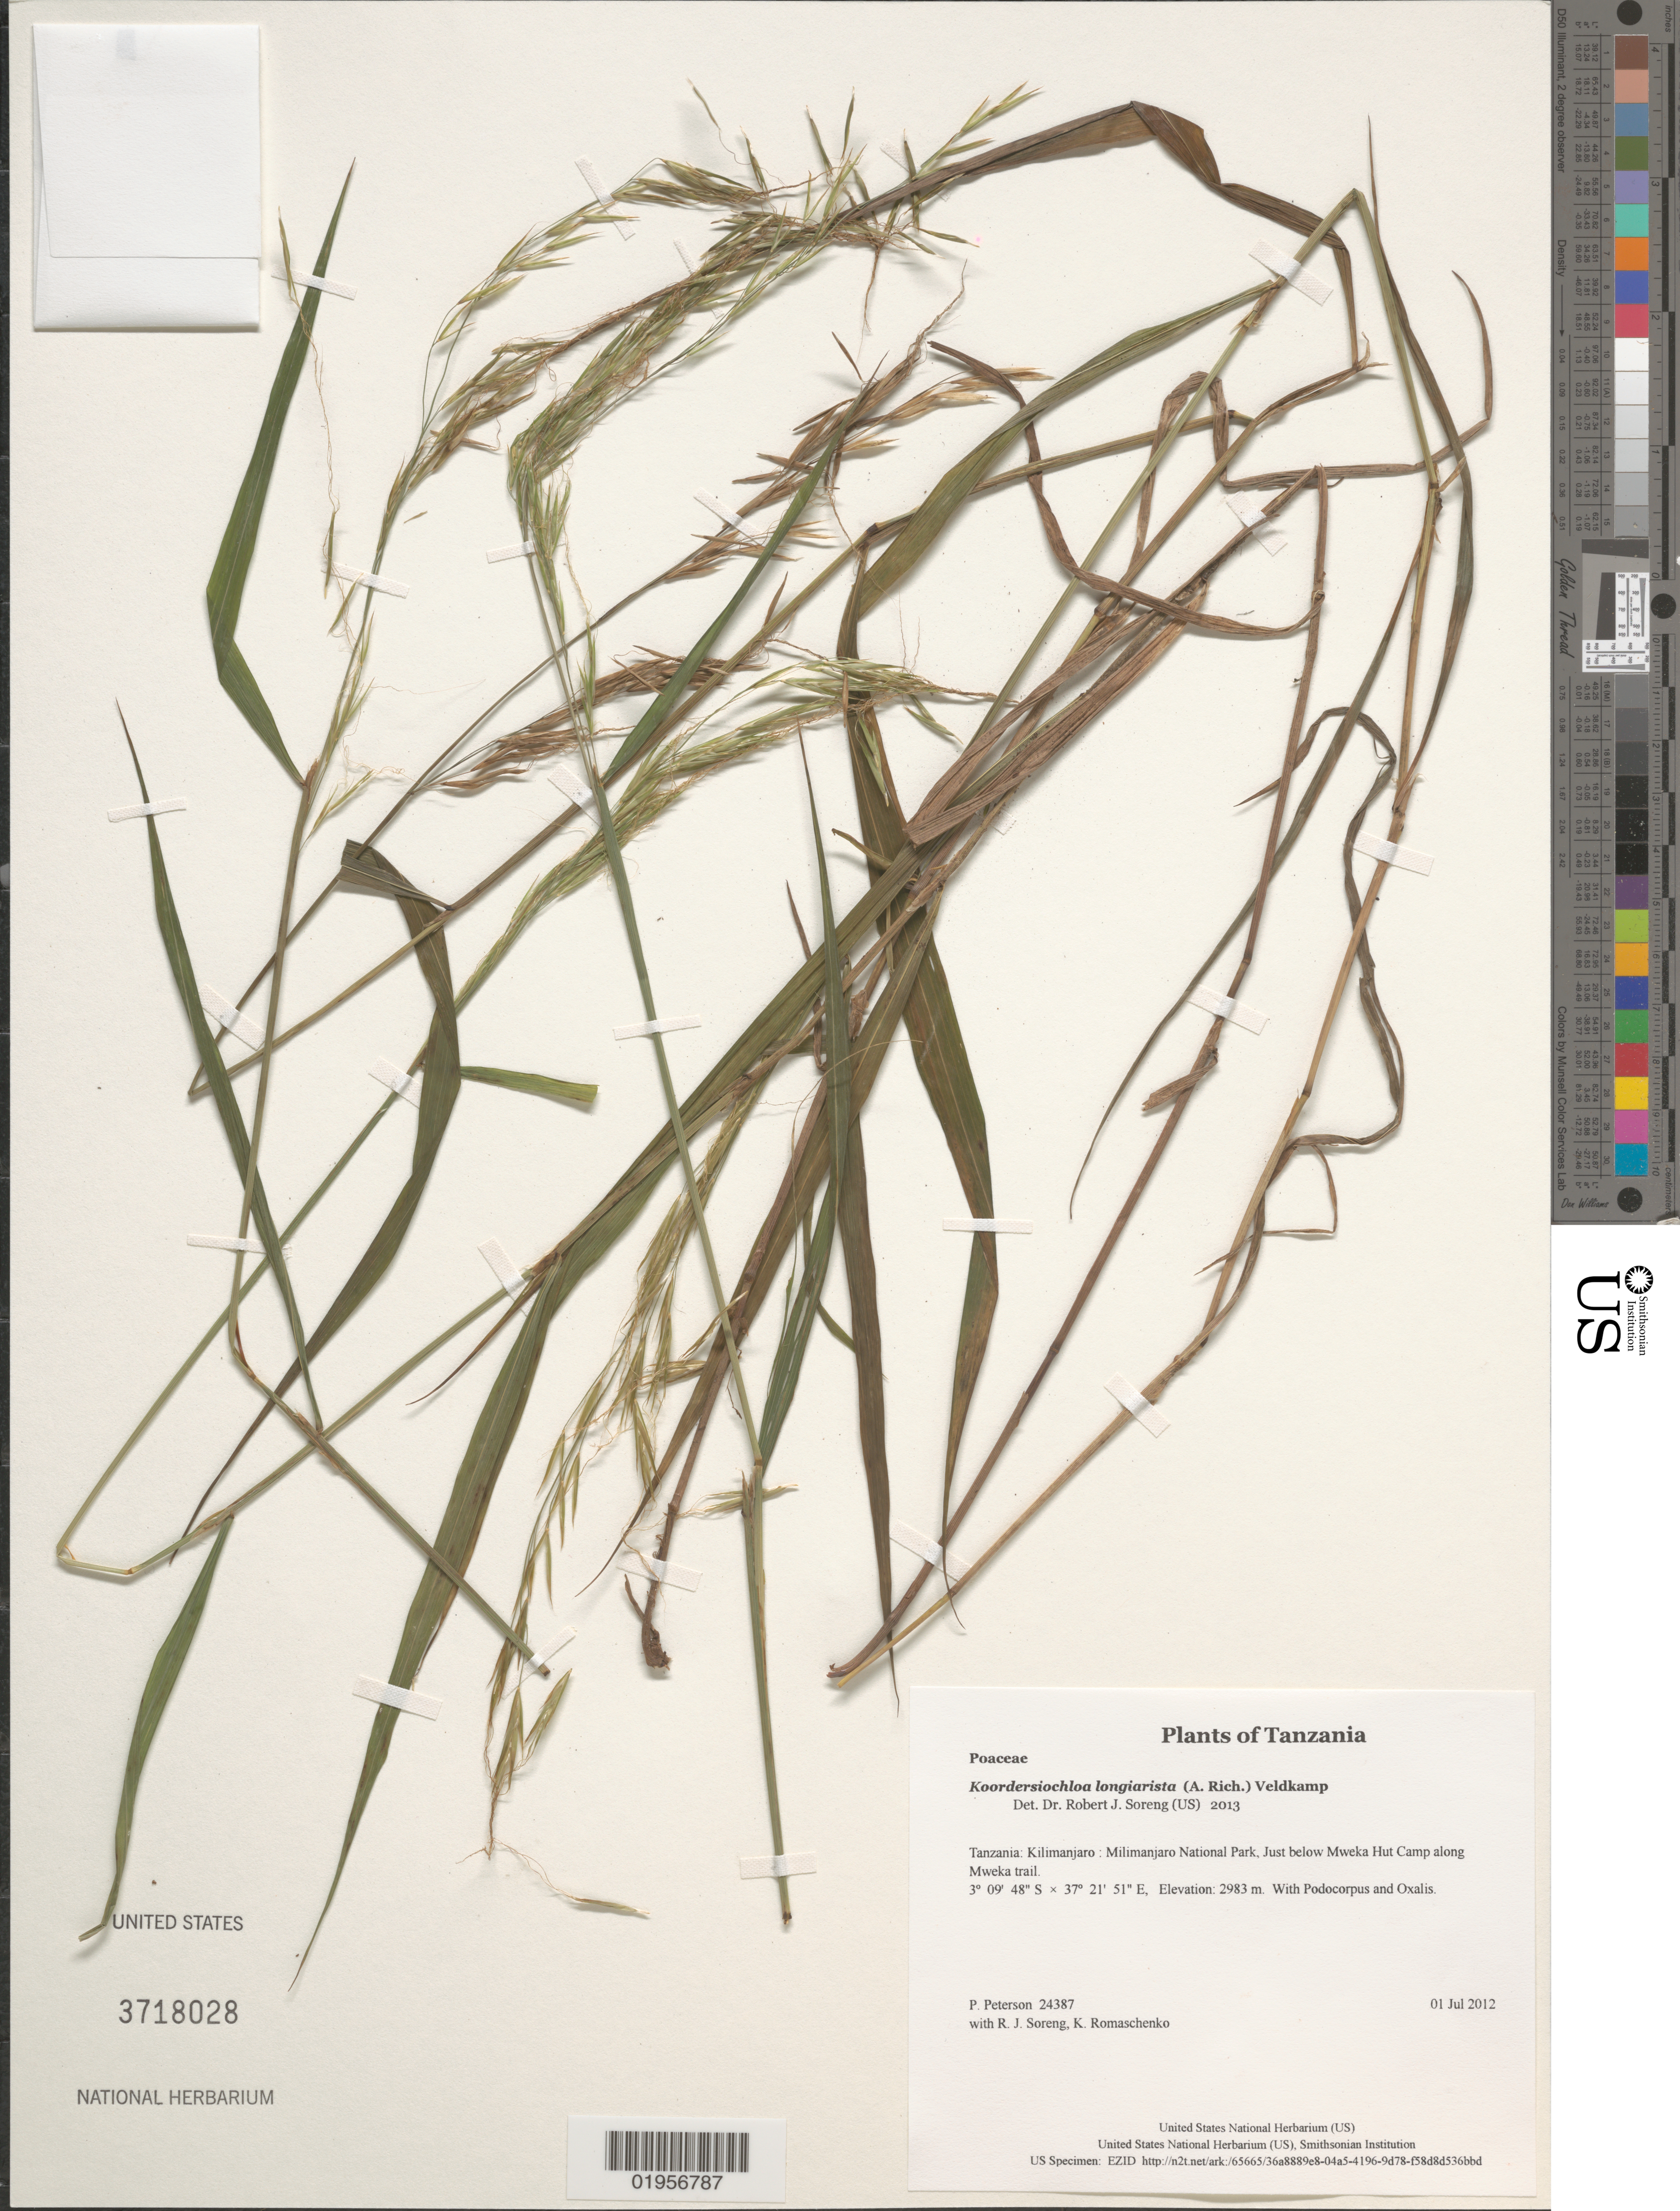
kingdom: Plantae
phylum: Tracheophyta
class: Liliopsida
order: Poales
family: Poaceae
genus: Koordersiochloa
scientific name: Koordersiochloa longiarista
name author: (A. Rich.) Veldkamp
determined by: Soreng, Robert J., Research Associate (BOT), Smithsonian Institution - National Museum of Natural History (UNITED STATES)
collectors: P. M. Peterson, R. J. Soreng & K. Romaschenko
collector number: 24387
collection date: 2012-07-01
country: Tanzania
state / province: Kilimanjaro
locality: Milimanjaro National Park, Just below Mweka Hut Camp along Mweka trail.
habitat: With Podocorpus and Oxalis.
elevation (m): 2983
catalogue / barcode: US 3718028